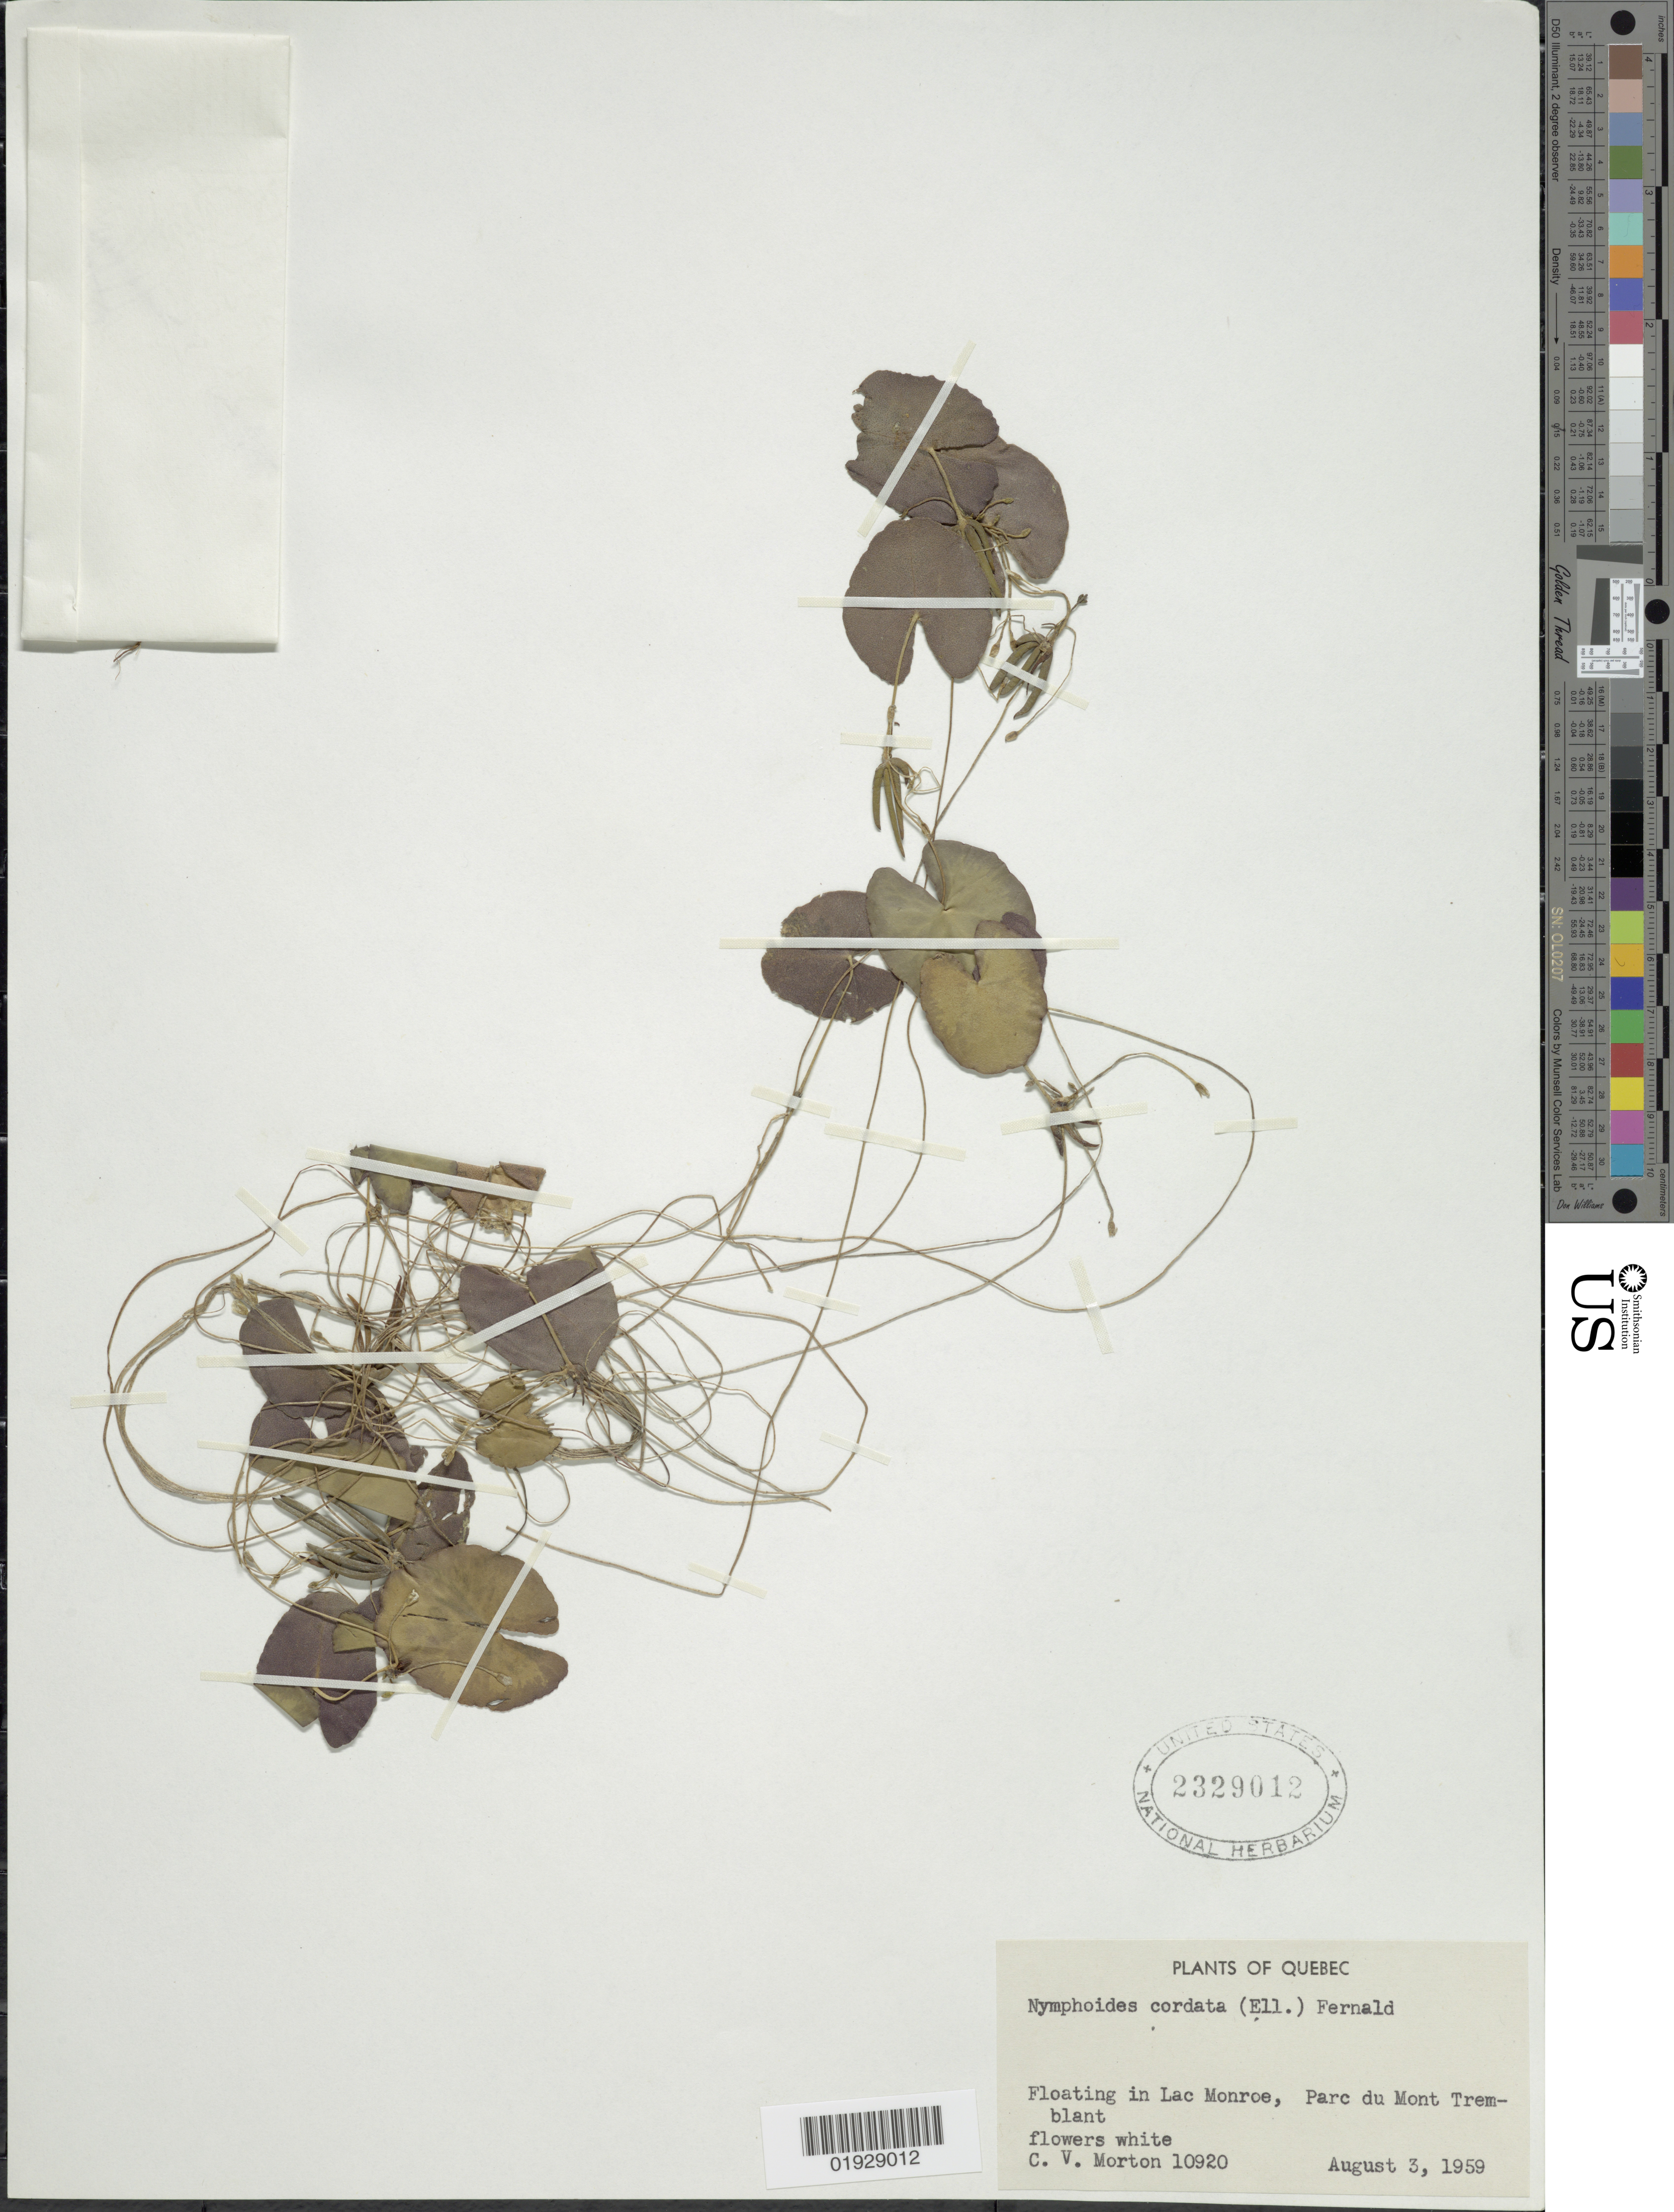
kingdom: Plantae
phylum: Tracheophyta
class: Magnoliopsida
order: Asterales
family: Menyanthaceae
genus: Nymphoides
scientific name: Nymphoides cordata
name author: (Elliot) Fernald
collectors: C. V. Morton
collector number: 10920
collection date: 1959-08-03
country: Canada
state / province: Quebec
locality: Floating in Lac Monroe, Parc du Mont Tremblant.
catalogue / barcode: US 2329012